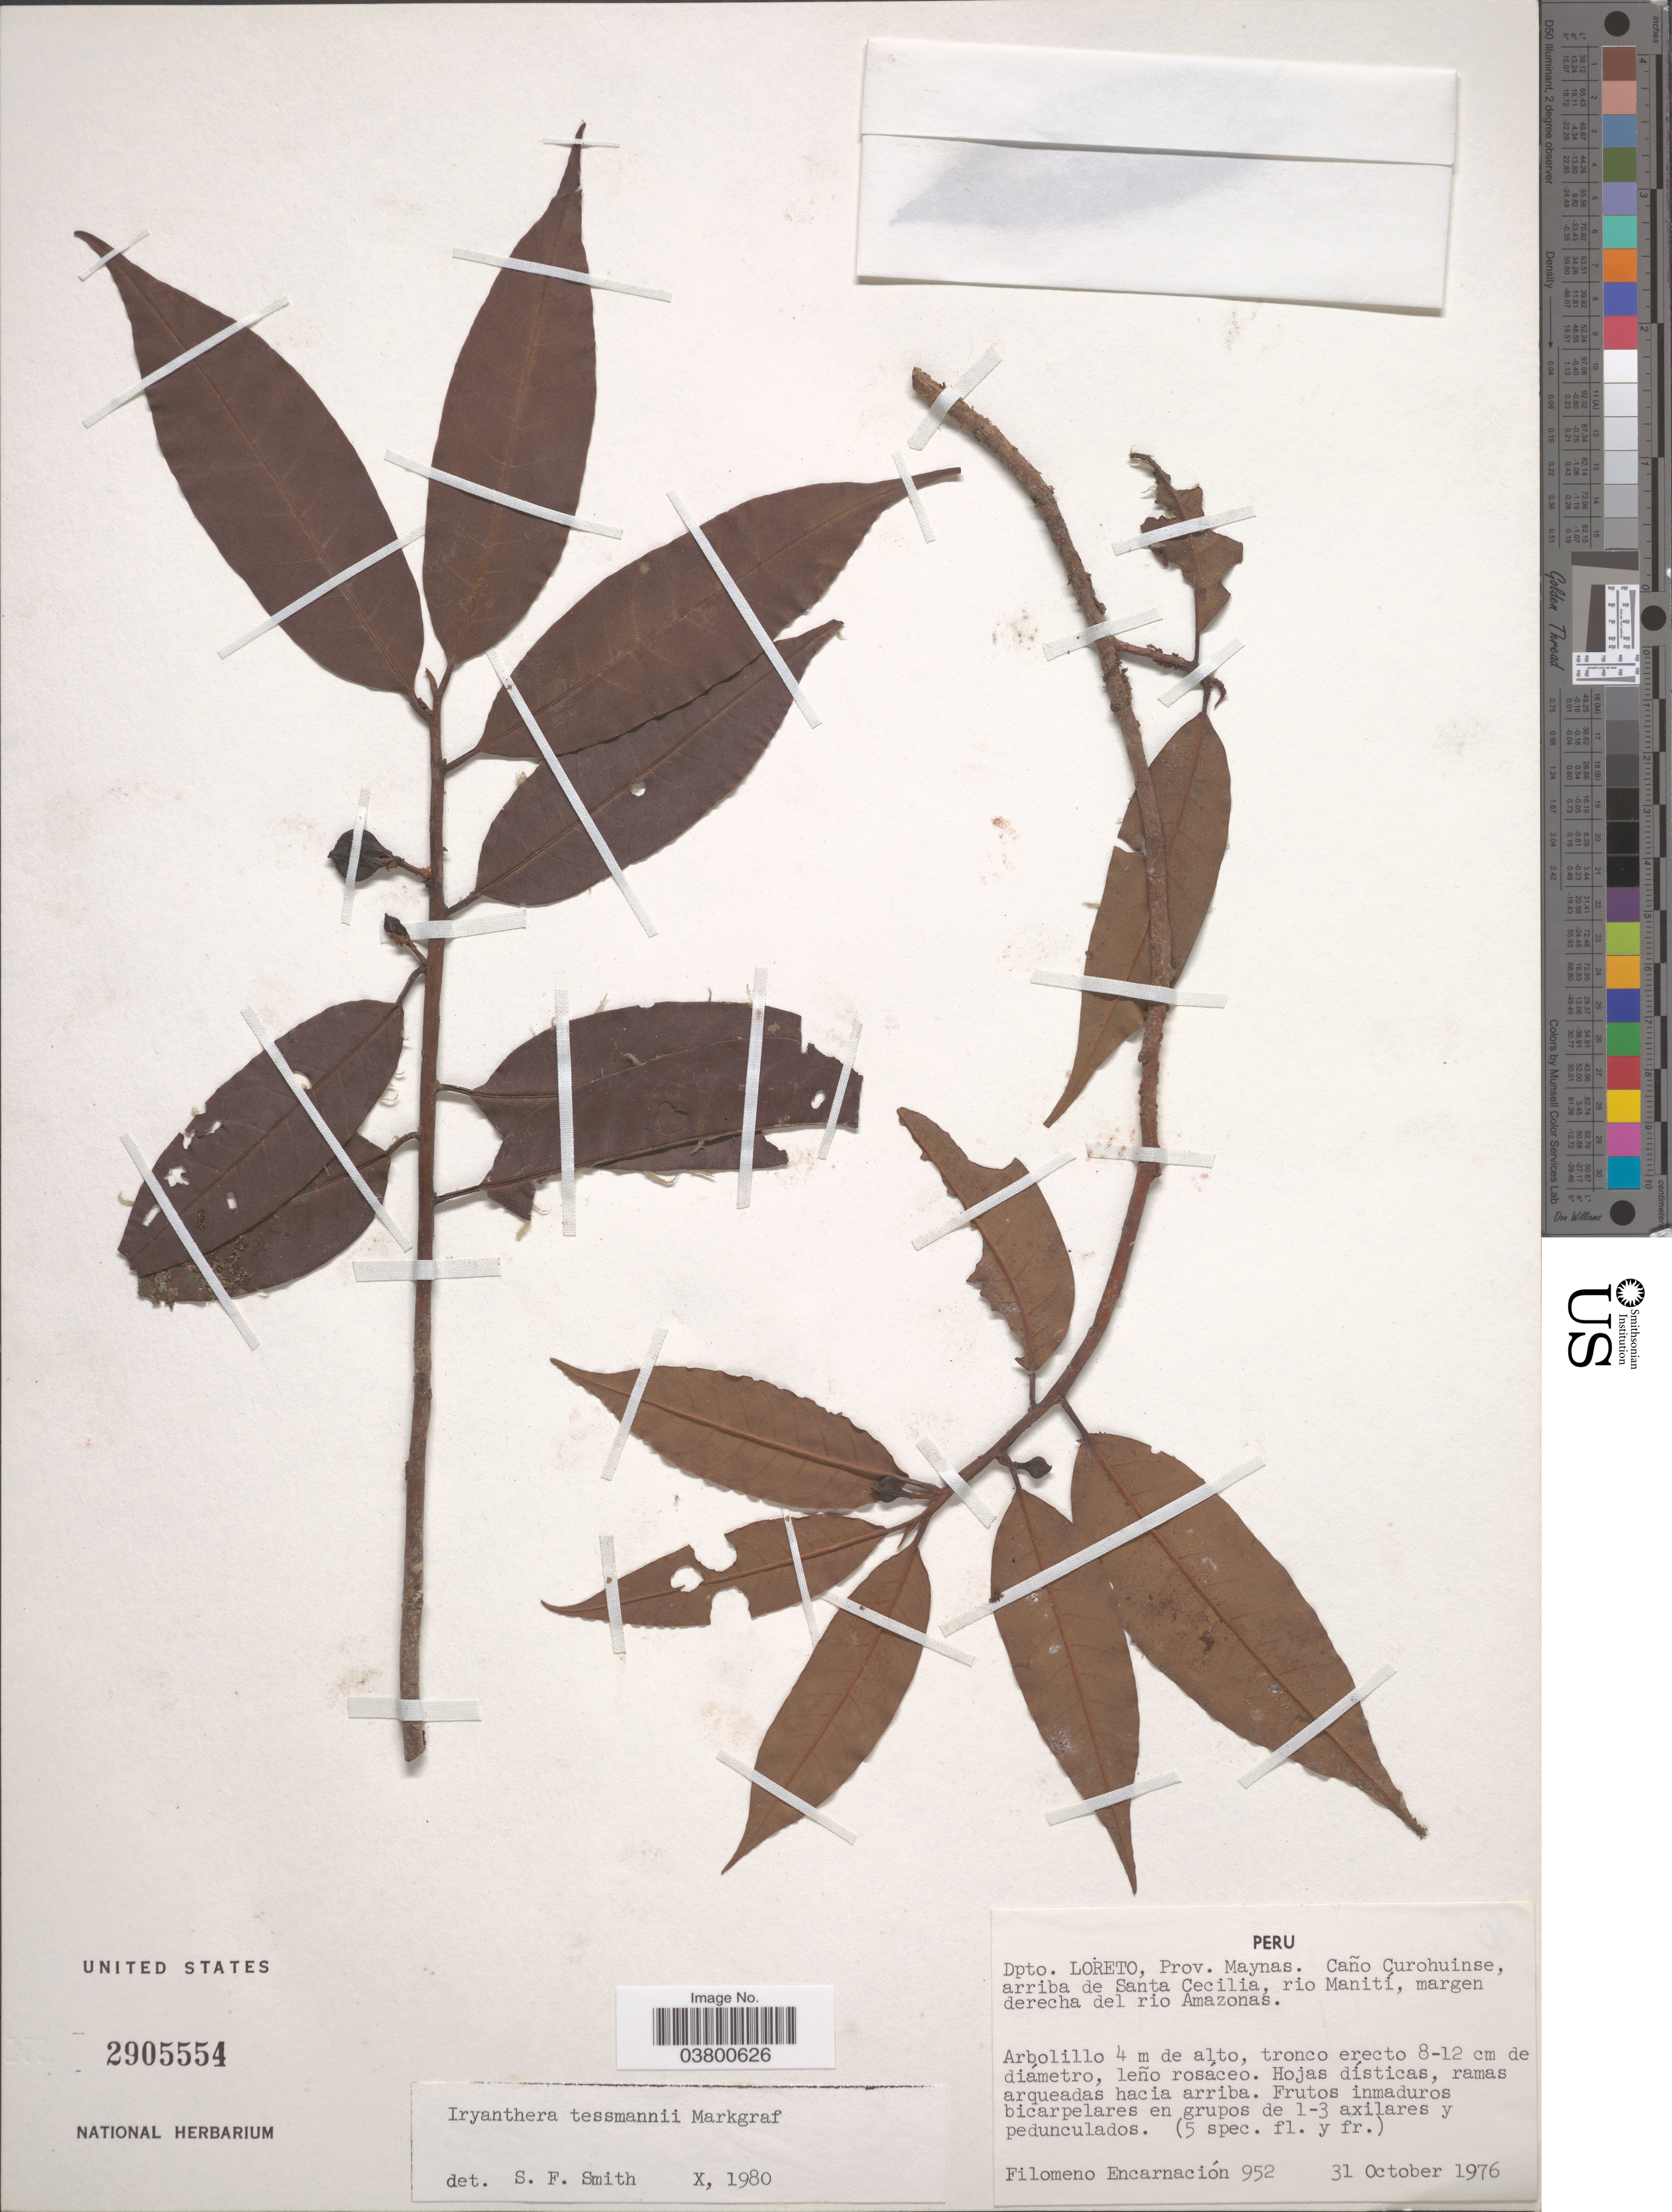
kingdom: Plantae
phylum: Tracheophyta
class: Magnoliopsida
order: Magnoliales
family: Myristicaceae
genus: Iryanthera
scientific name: Iryanthera tessmannii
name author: Markgr.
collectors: F. Encarnación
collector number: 952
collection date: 1976-10-31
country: Peru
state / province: Loreto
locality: Dpto. Loreto, Prov. Maynas. Caño Curohuinse, arriba de Santa Cecilia, rio Manití, margen derecha del rio Amazonás.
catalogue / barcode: US 2905554